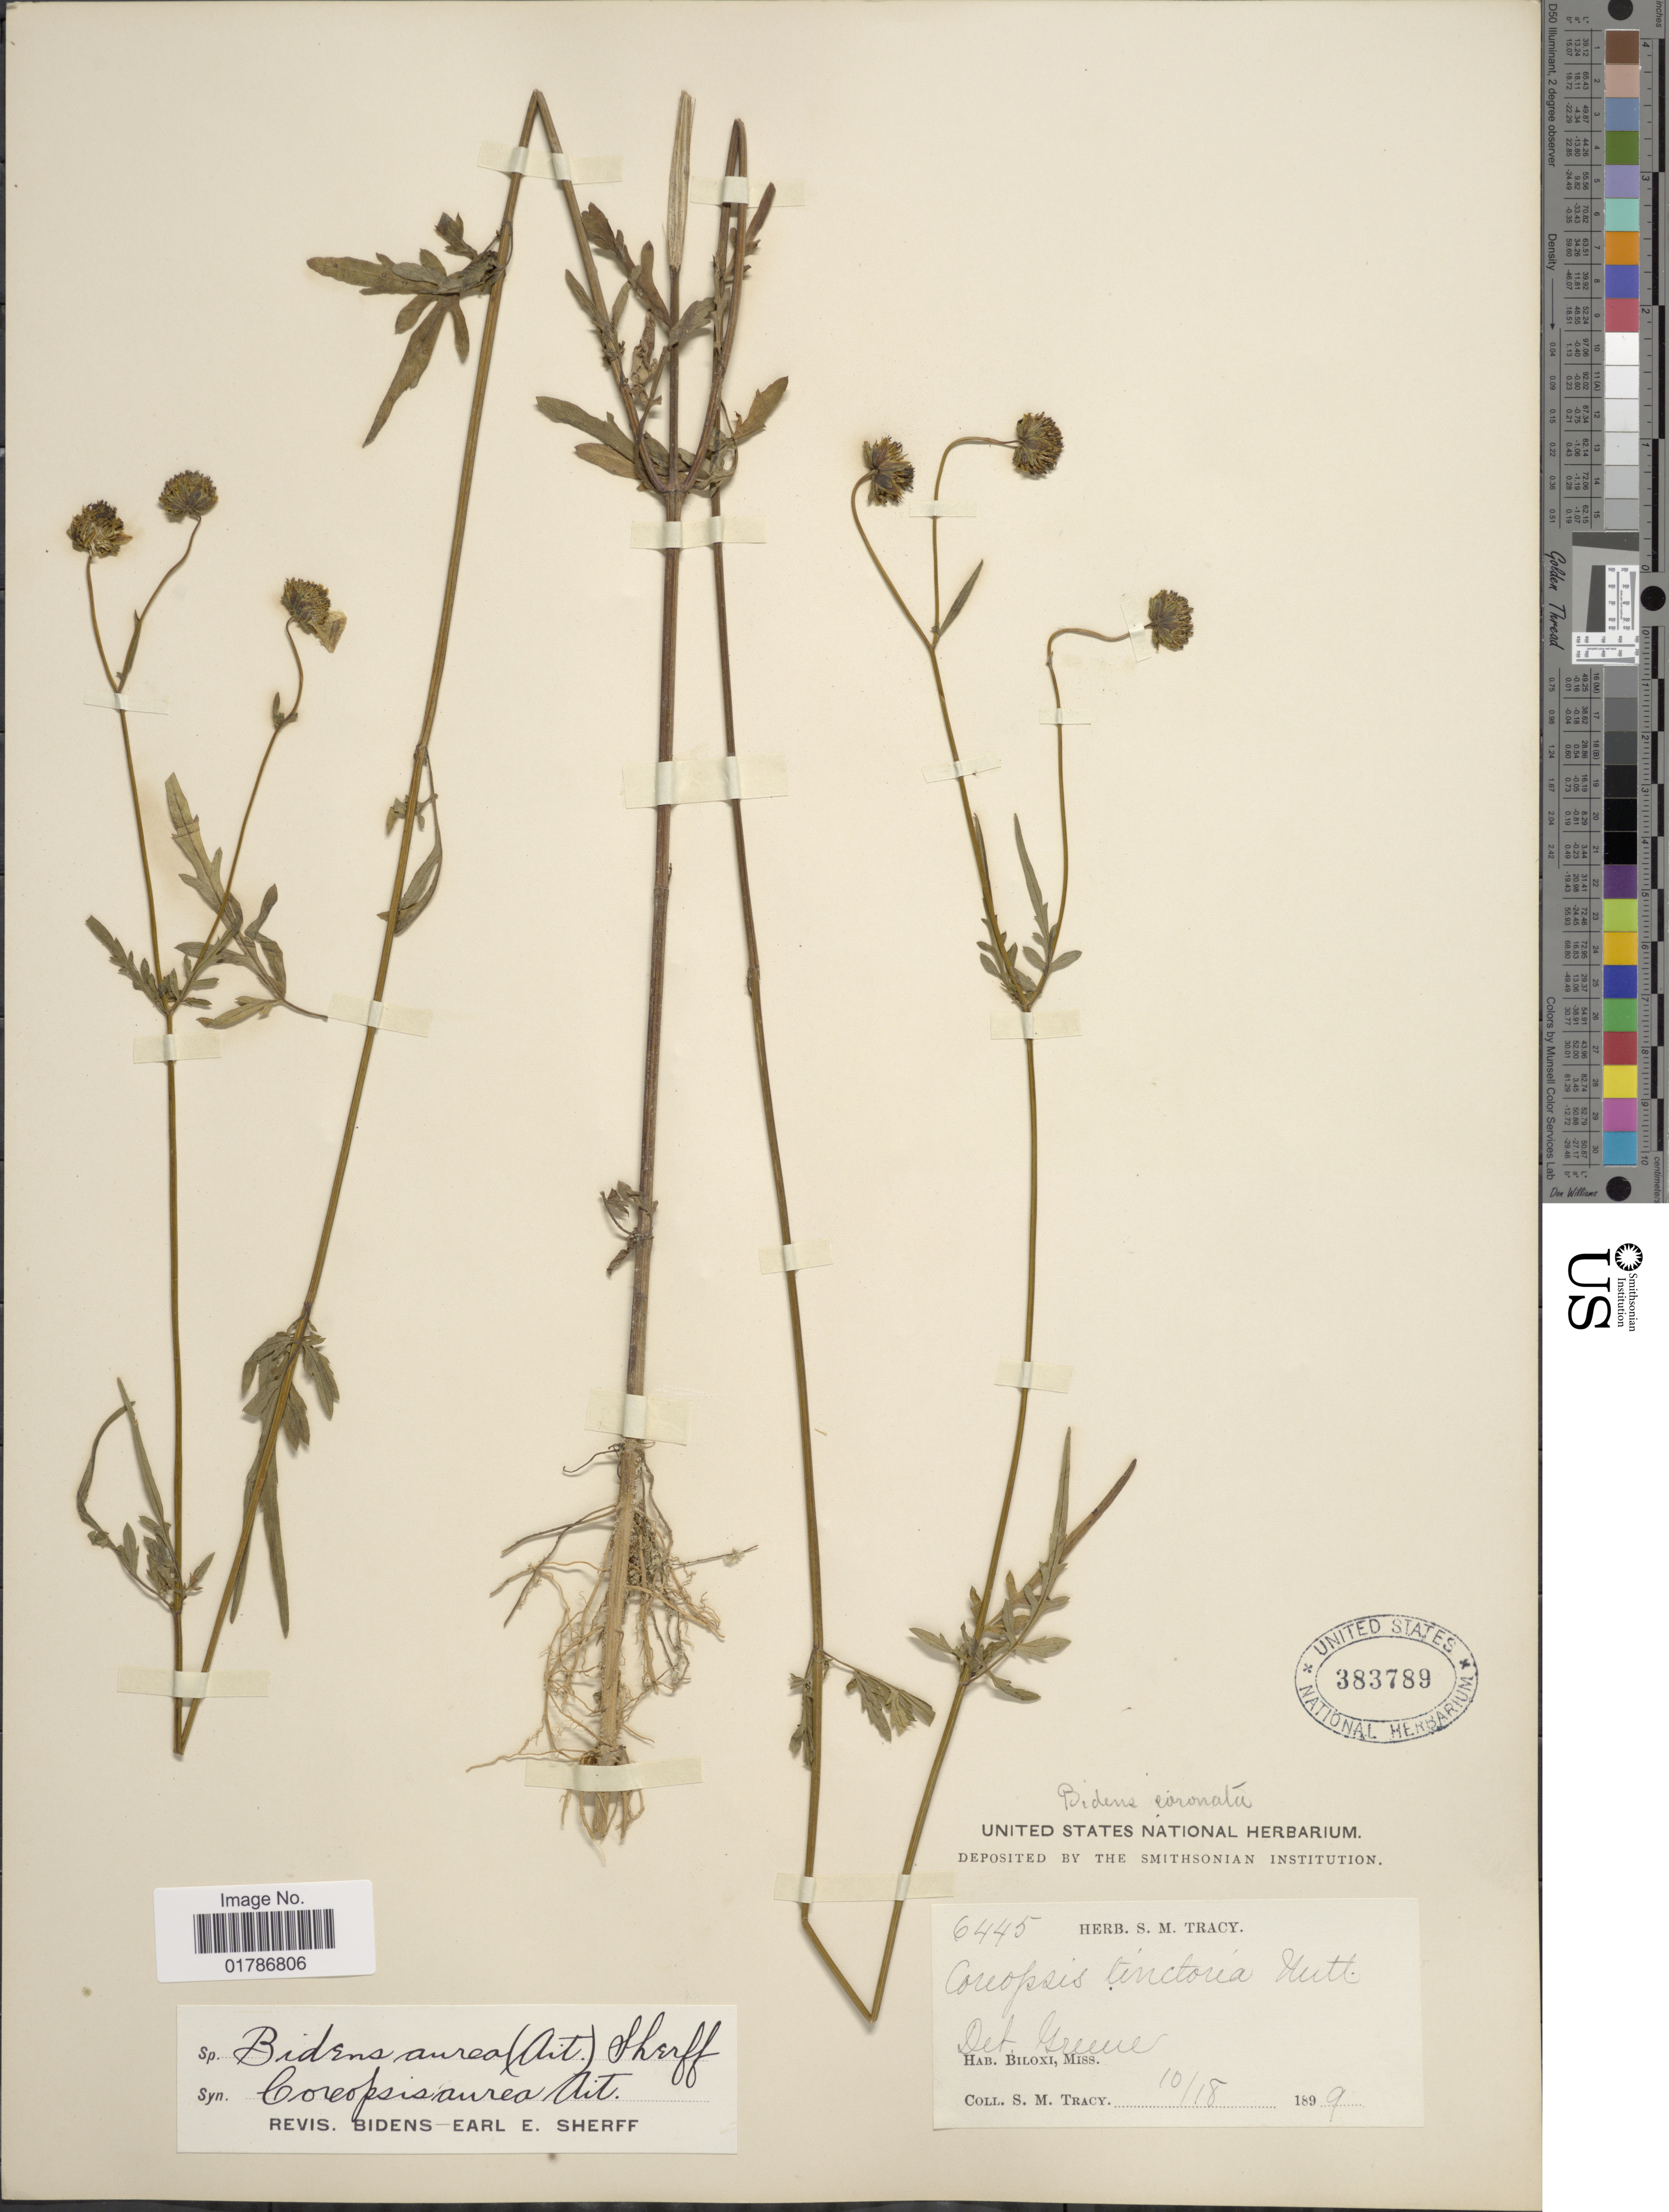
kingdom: Plantae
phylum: Tracheophyta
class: Magnoliopsida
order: Asterales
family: Asteraceae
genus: Bidens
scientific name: Bidens mitis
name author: (Michx.) Sherff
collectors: S. M. Tracy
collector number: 6445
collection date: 1899-10-18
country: United States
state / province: Mississippi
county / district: Harrison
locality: Biloxi, Miss.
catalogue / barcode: US 383789